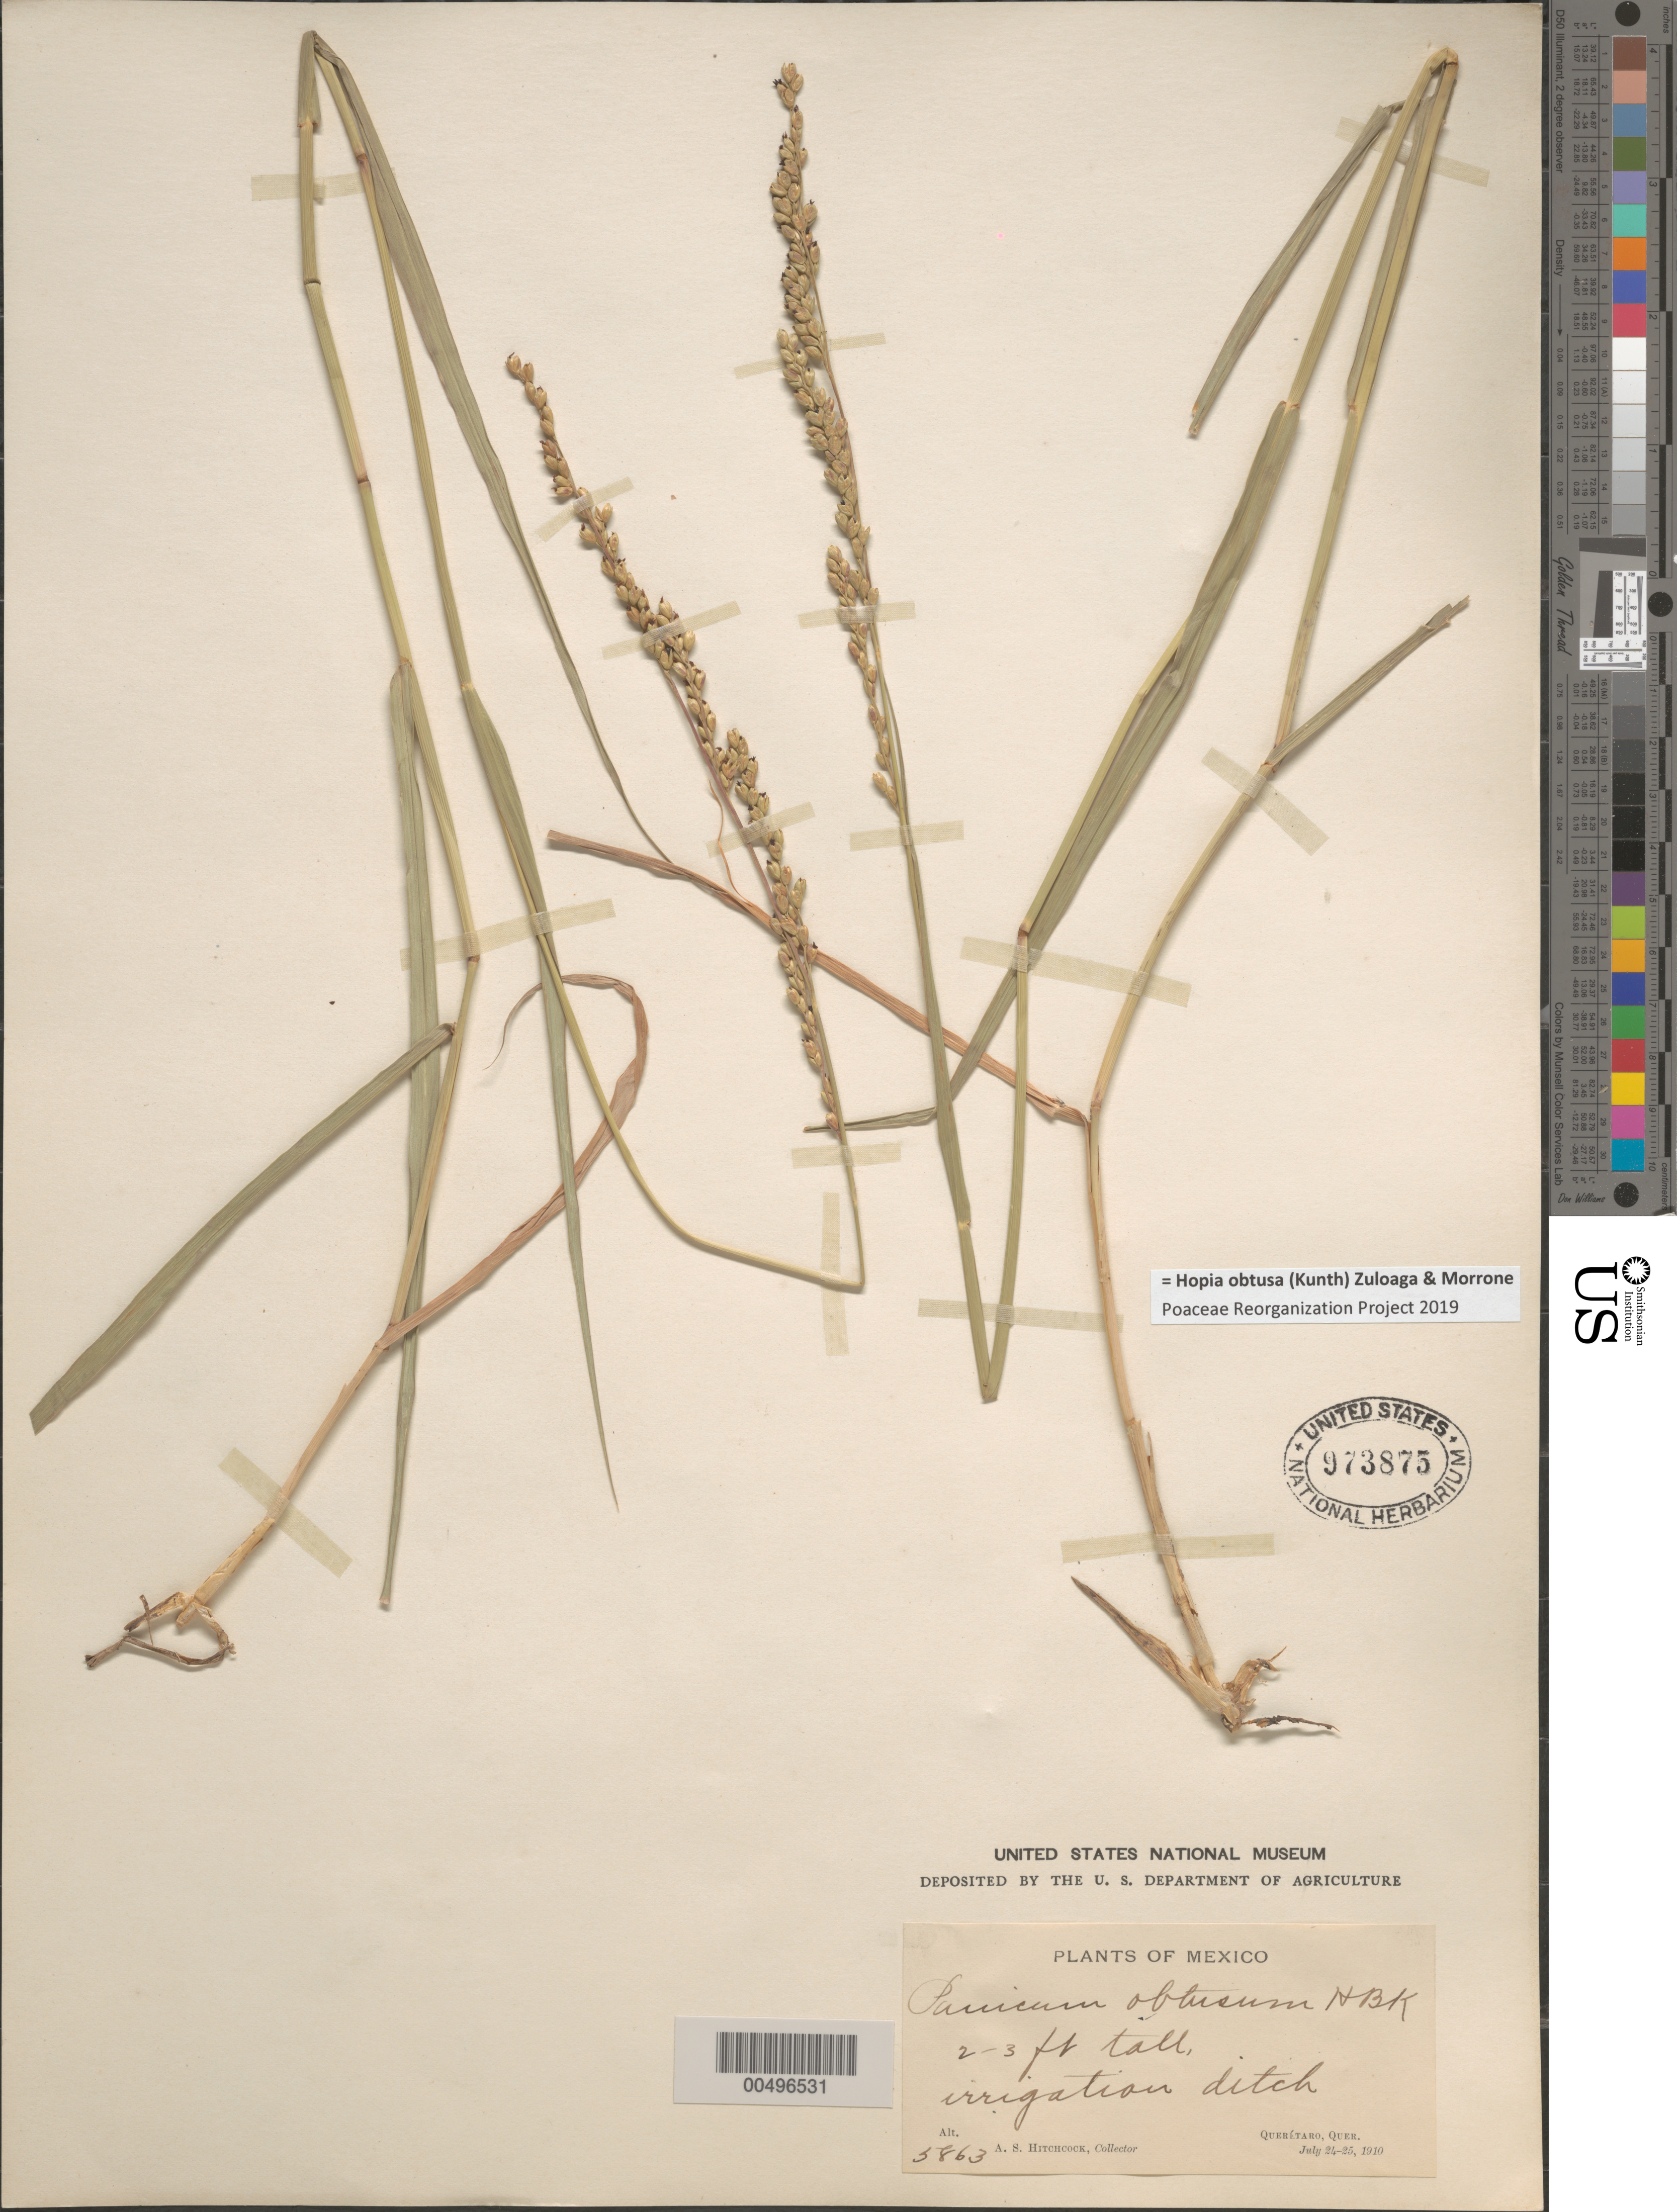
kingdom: Plantae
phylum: Tracheophyta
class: Liliopsida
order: Poales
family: Poaceae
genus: Panicum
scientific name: Panicum obtusum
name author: Kunth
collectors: A. S. Hitchcock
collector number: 5863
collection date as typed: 24 Jul 1910 to 25 Jul 1910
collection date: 1910-07-24/1910-07-25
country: Mexico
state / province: Querétaro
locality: Quer‚taro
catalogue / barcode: US 973875